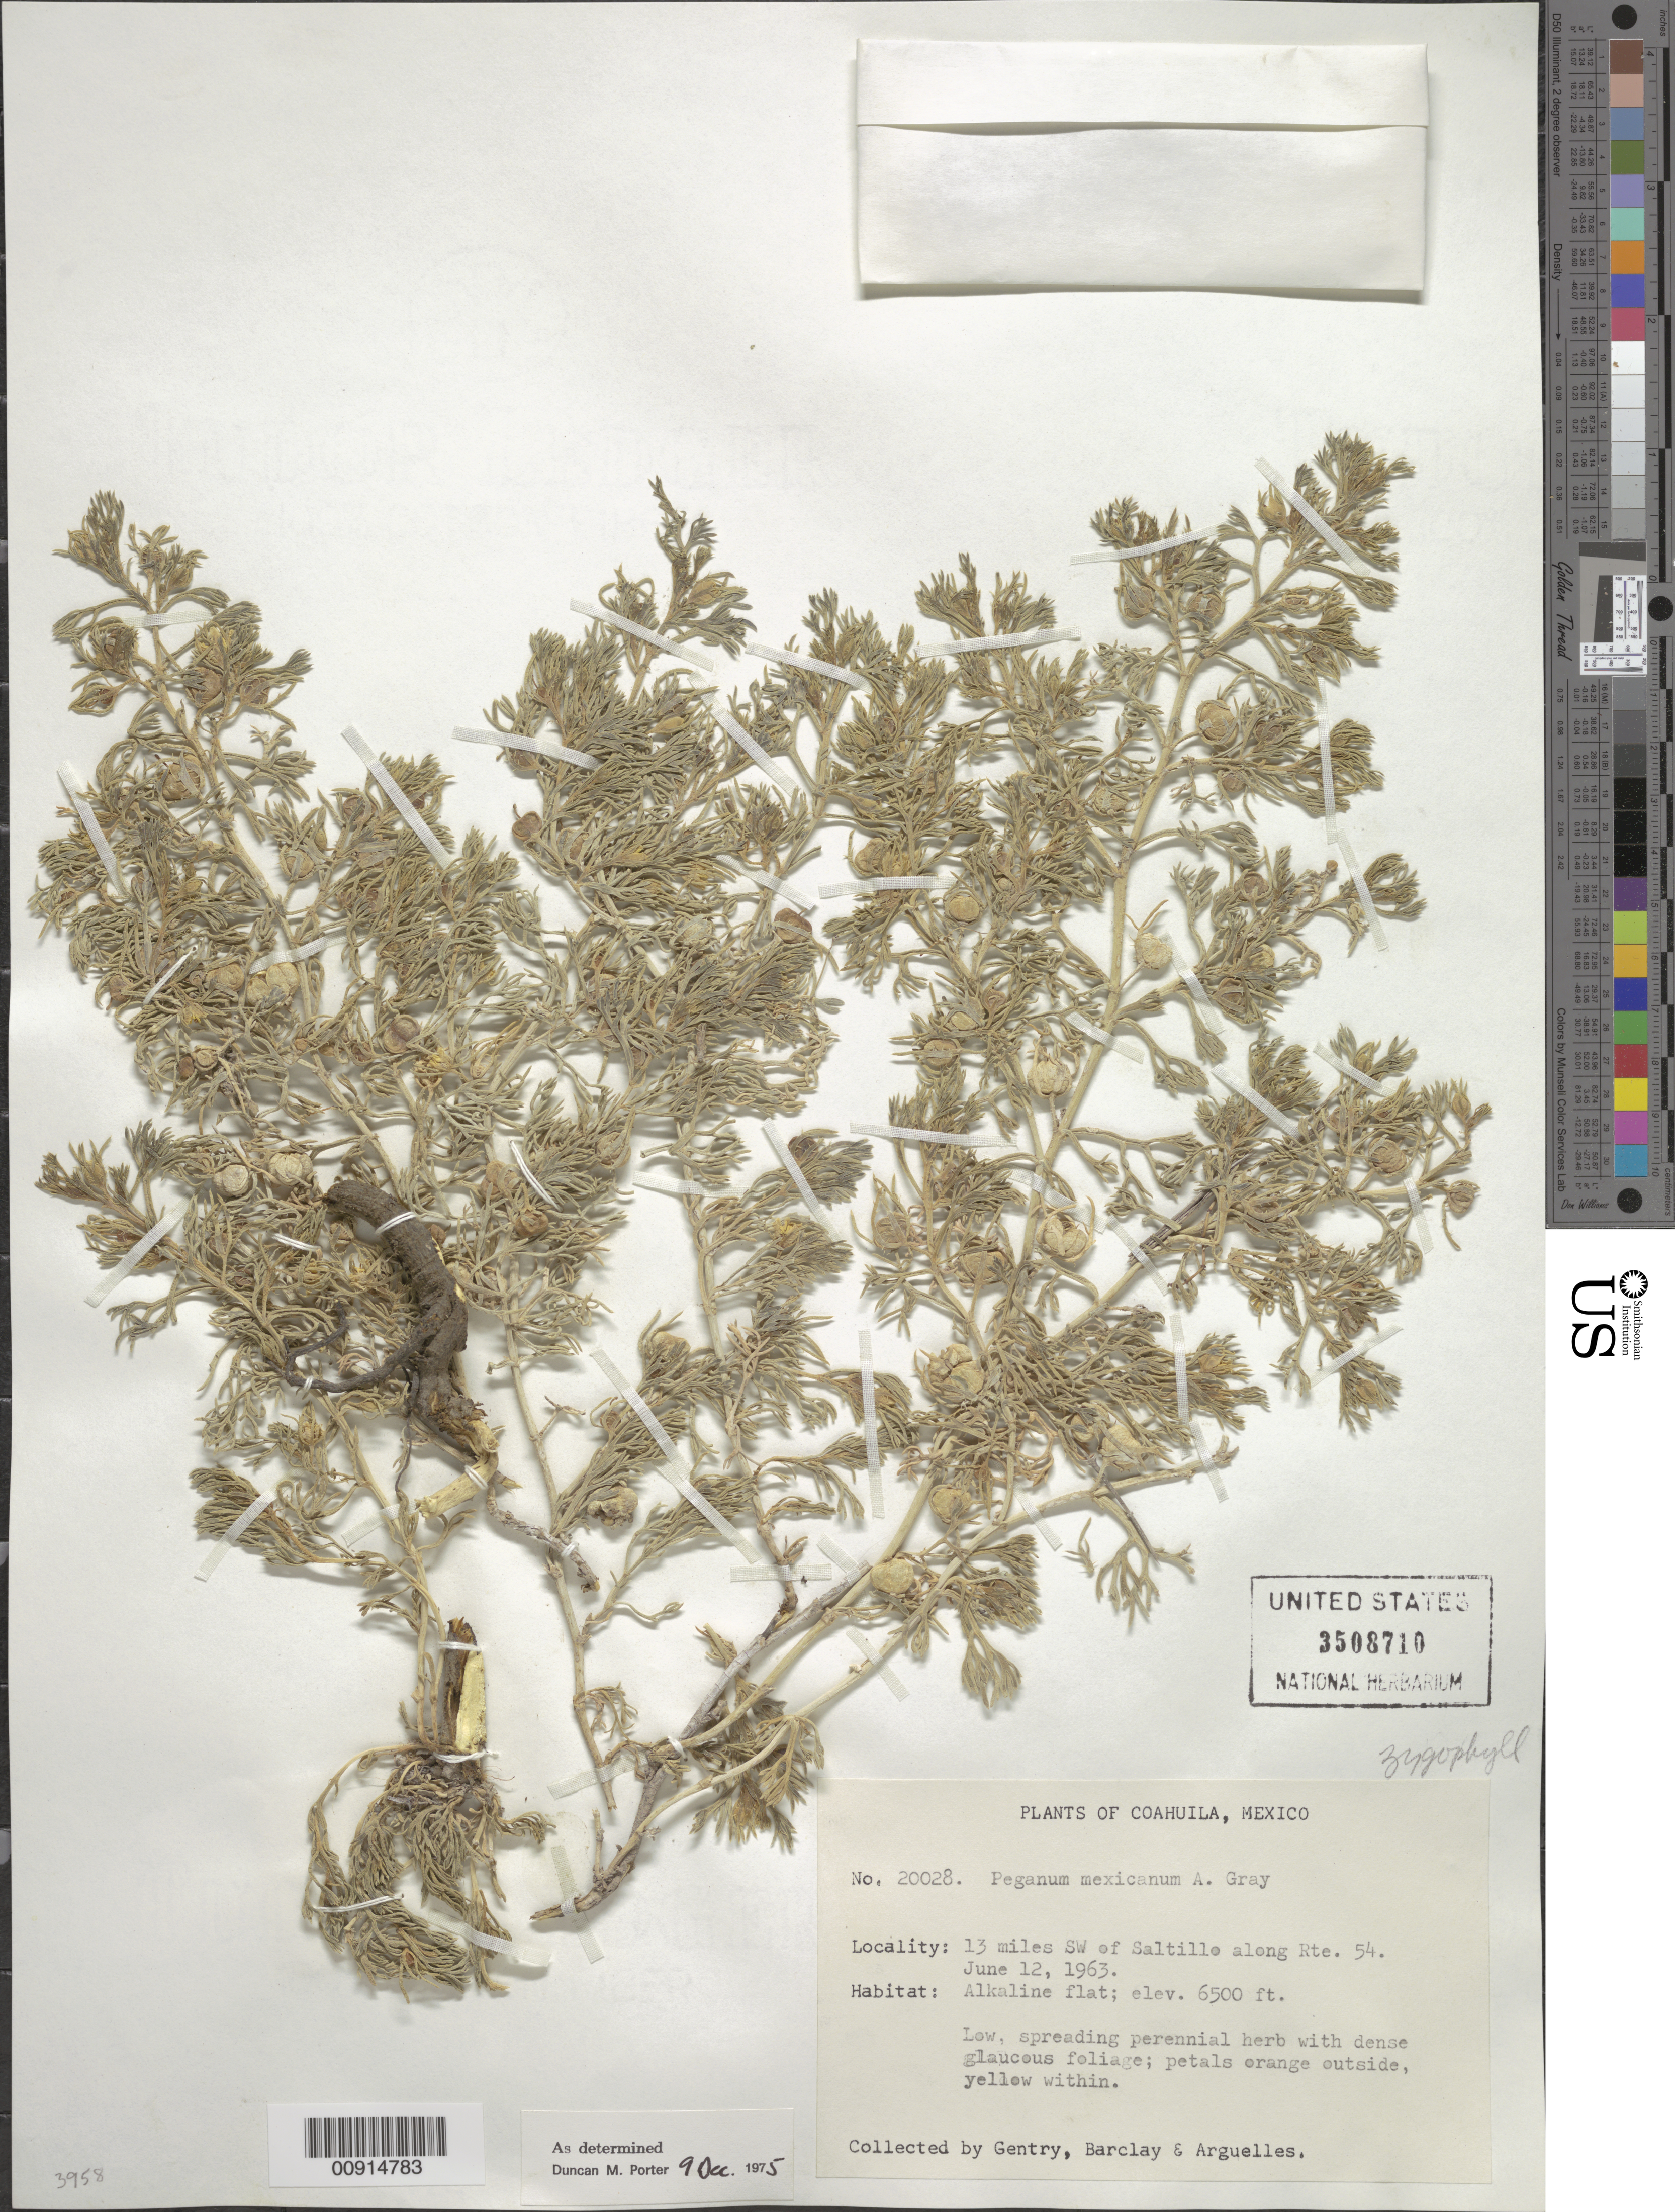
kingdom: Plantae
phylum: Tracheophyta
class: Magnoliopsida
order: Sapindales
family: Tetradiclidaceae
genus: Peganum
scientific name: Peganum mexicanum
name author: A. Gray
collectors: Gentry, --, -- Barclay & Arguelles, --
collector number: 20028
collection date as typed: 12 Jun 1963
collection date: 1963-06-12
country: Mexico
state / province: Coahuila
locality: Coahuila: 13 miles SW of Saltillo along Rte. 54.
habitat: Alkaline flat.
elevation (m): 1981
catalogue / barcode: US 3508710